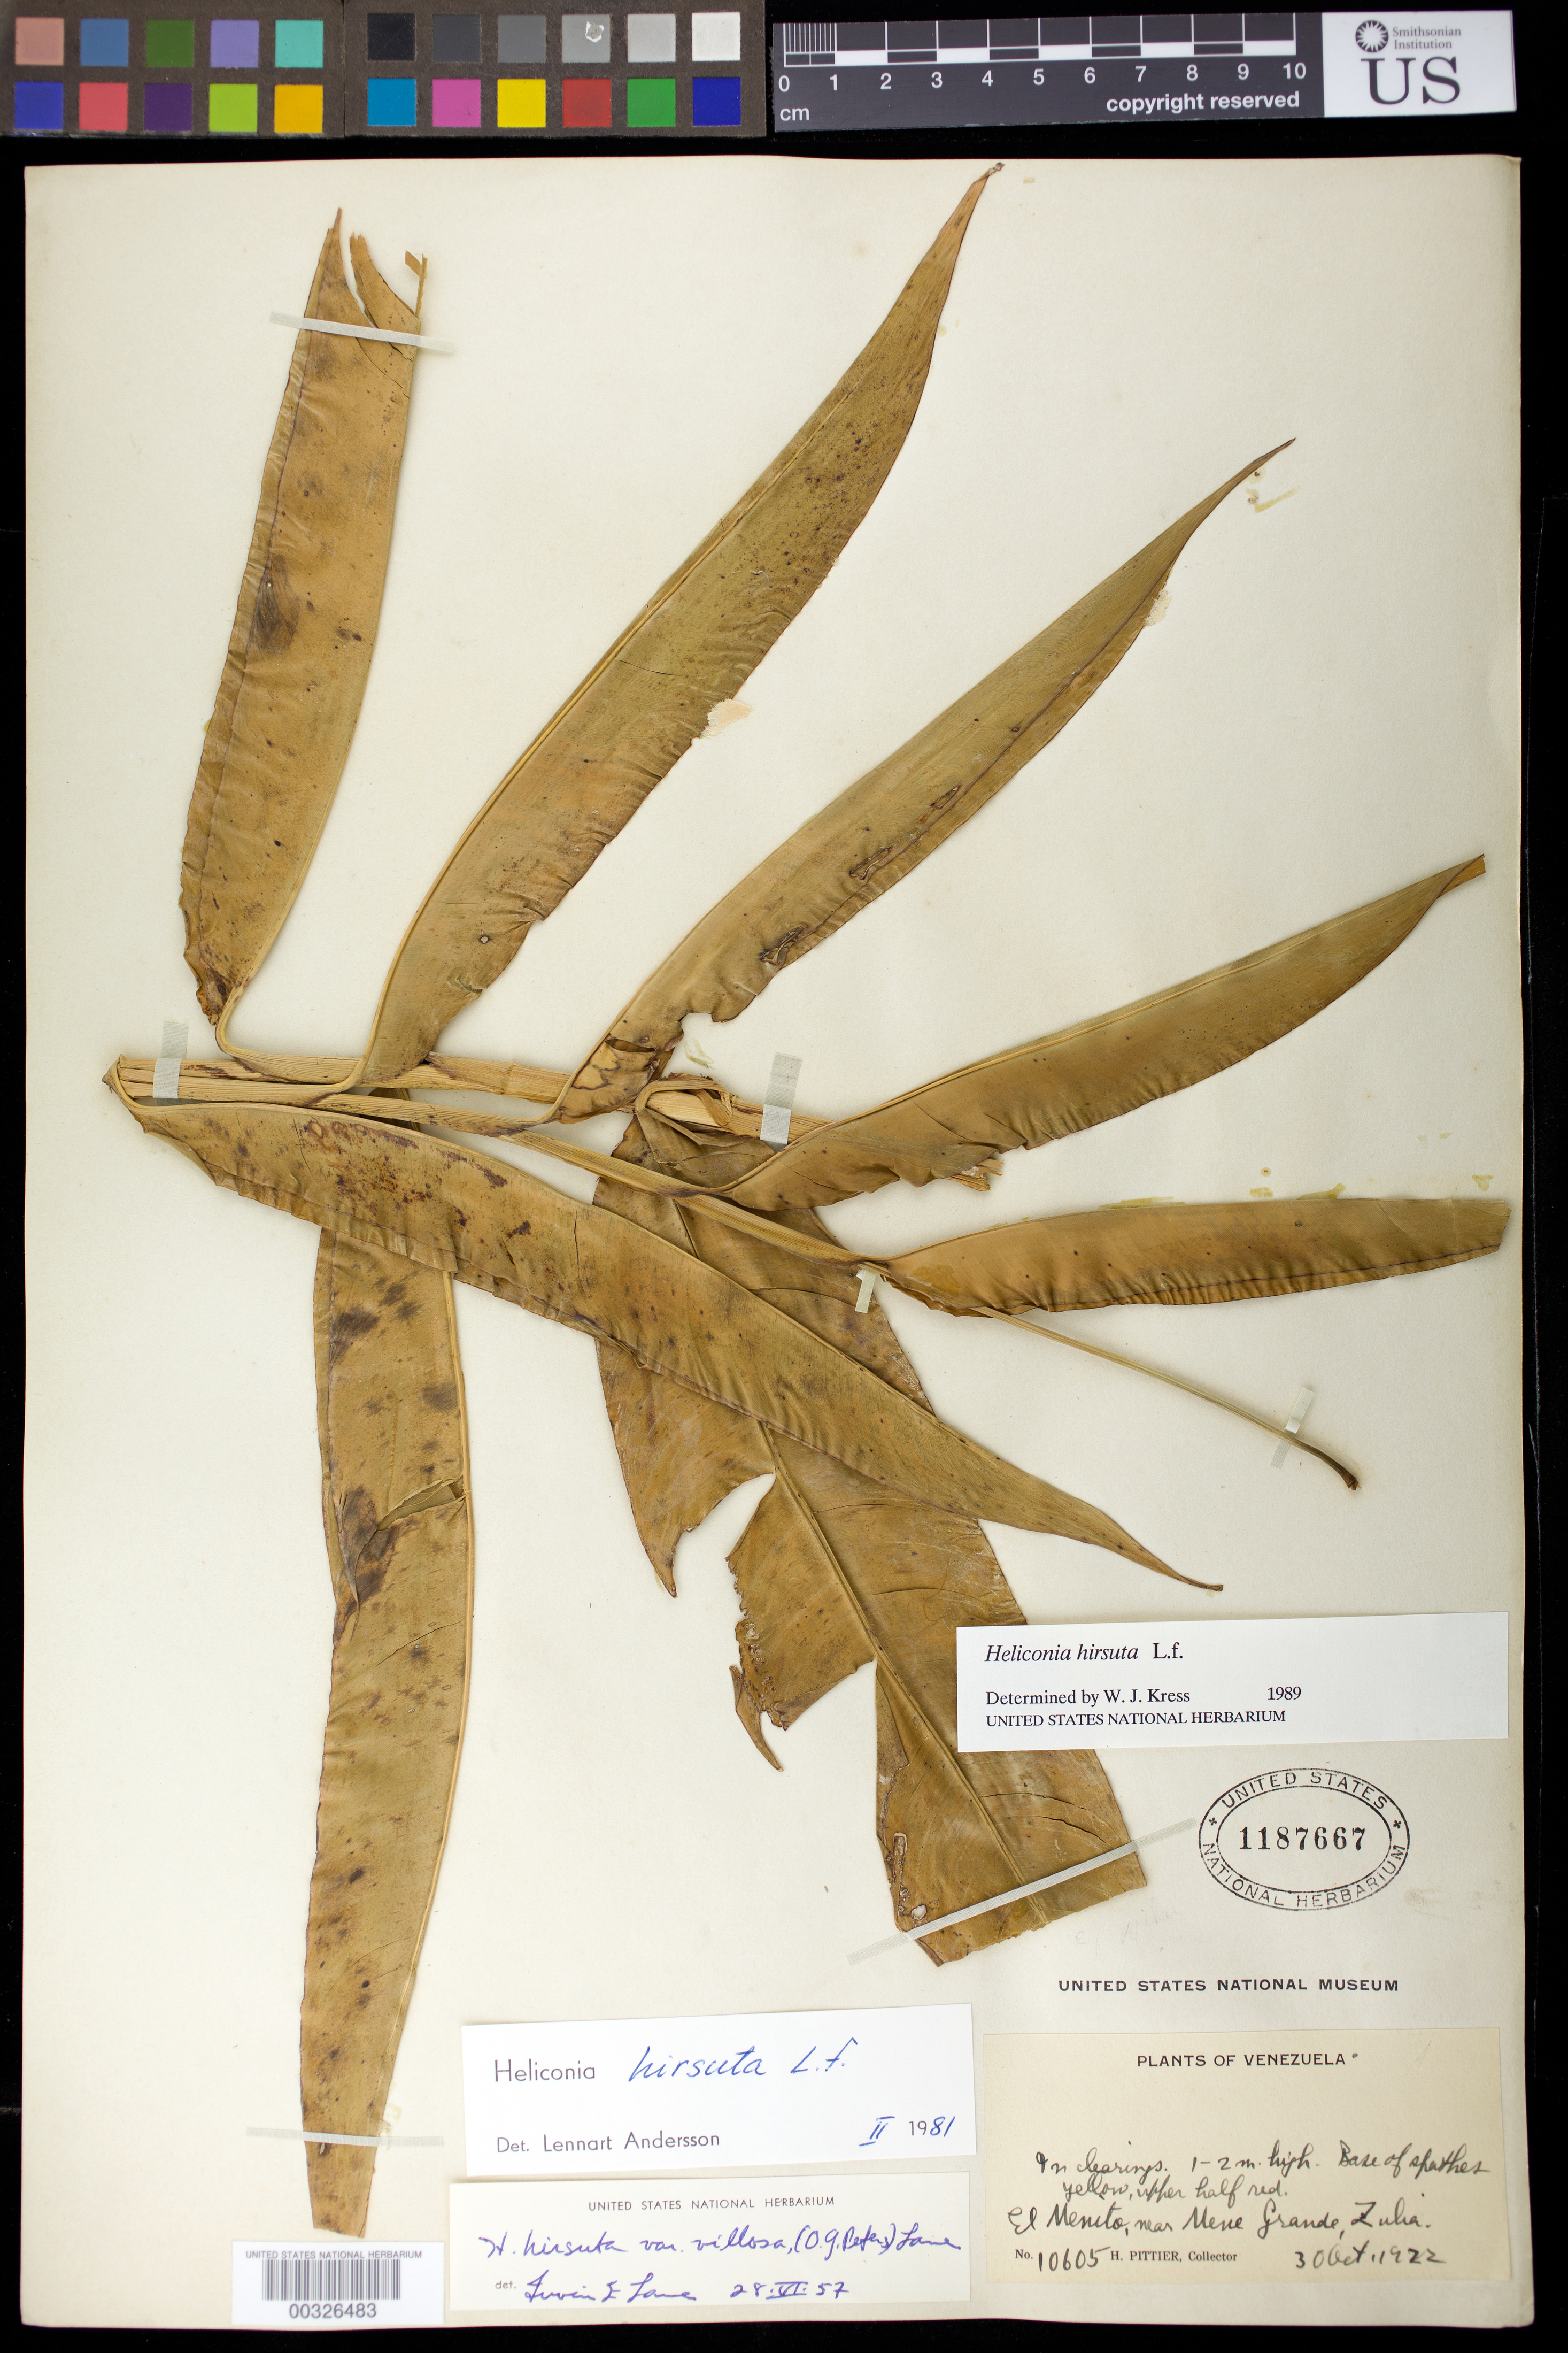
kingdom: Plantae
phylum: Tracheophyta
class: Liliopsida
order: Zingiberales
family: Heliconiaceae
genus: Heliconia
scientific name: Heliconia hirsuta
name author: L. f.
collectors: H. F. Pittier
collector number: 10605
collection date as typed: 30 Oct 1922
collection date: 1922-10-30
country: Venezuela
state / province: Zulia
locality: El menito, near mene grande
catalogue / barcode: US 1187667